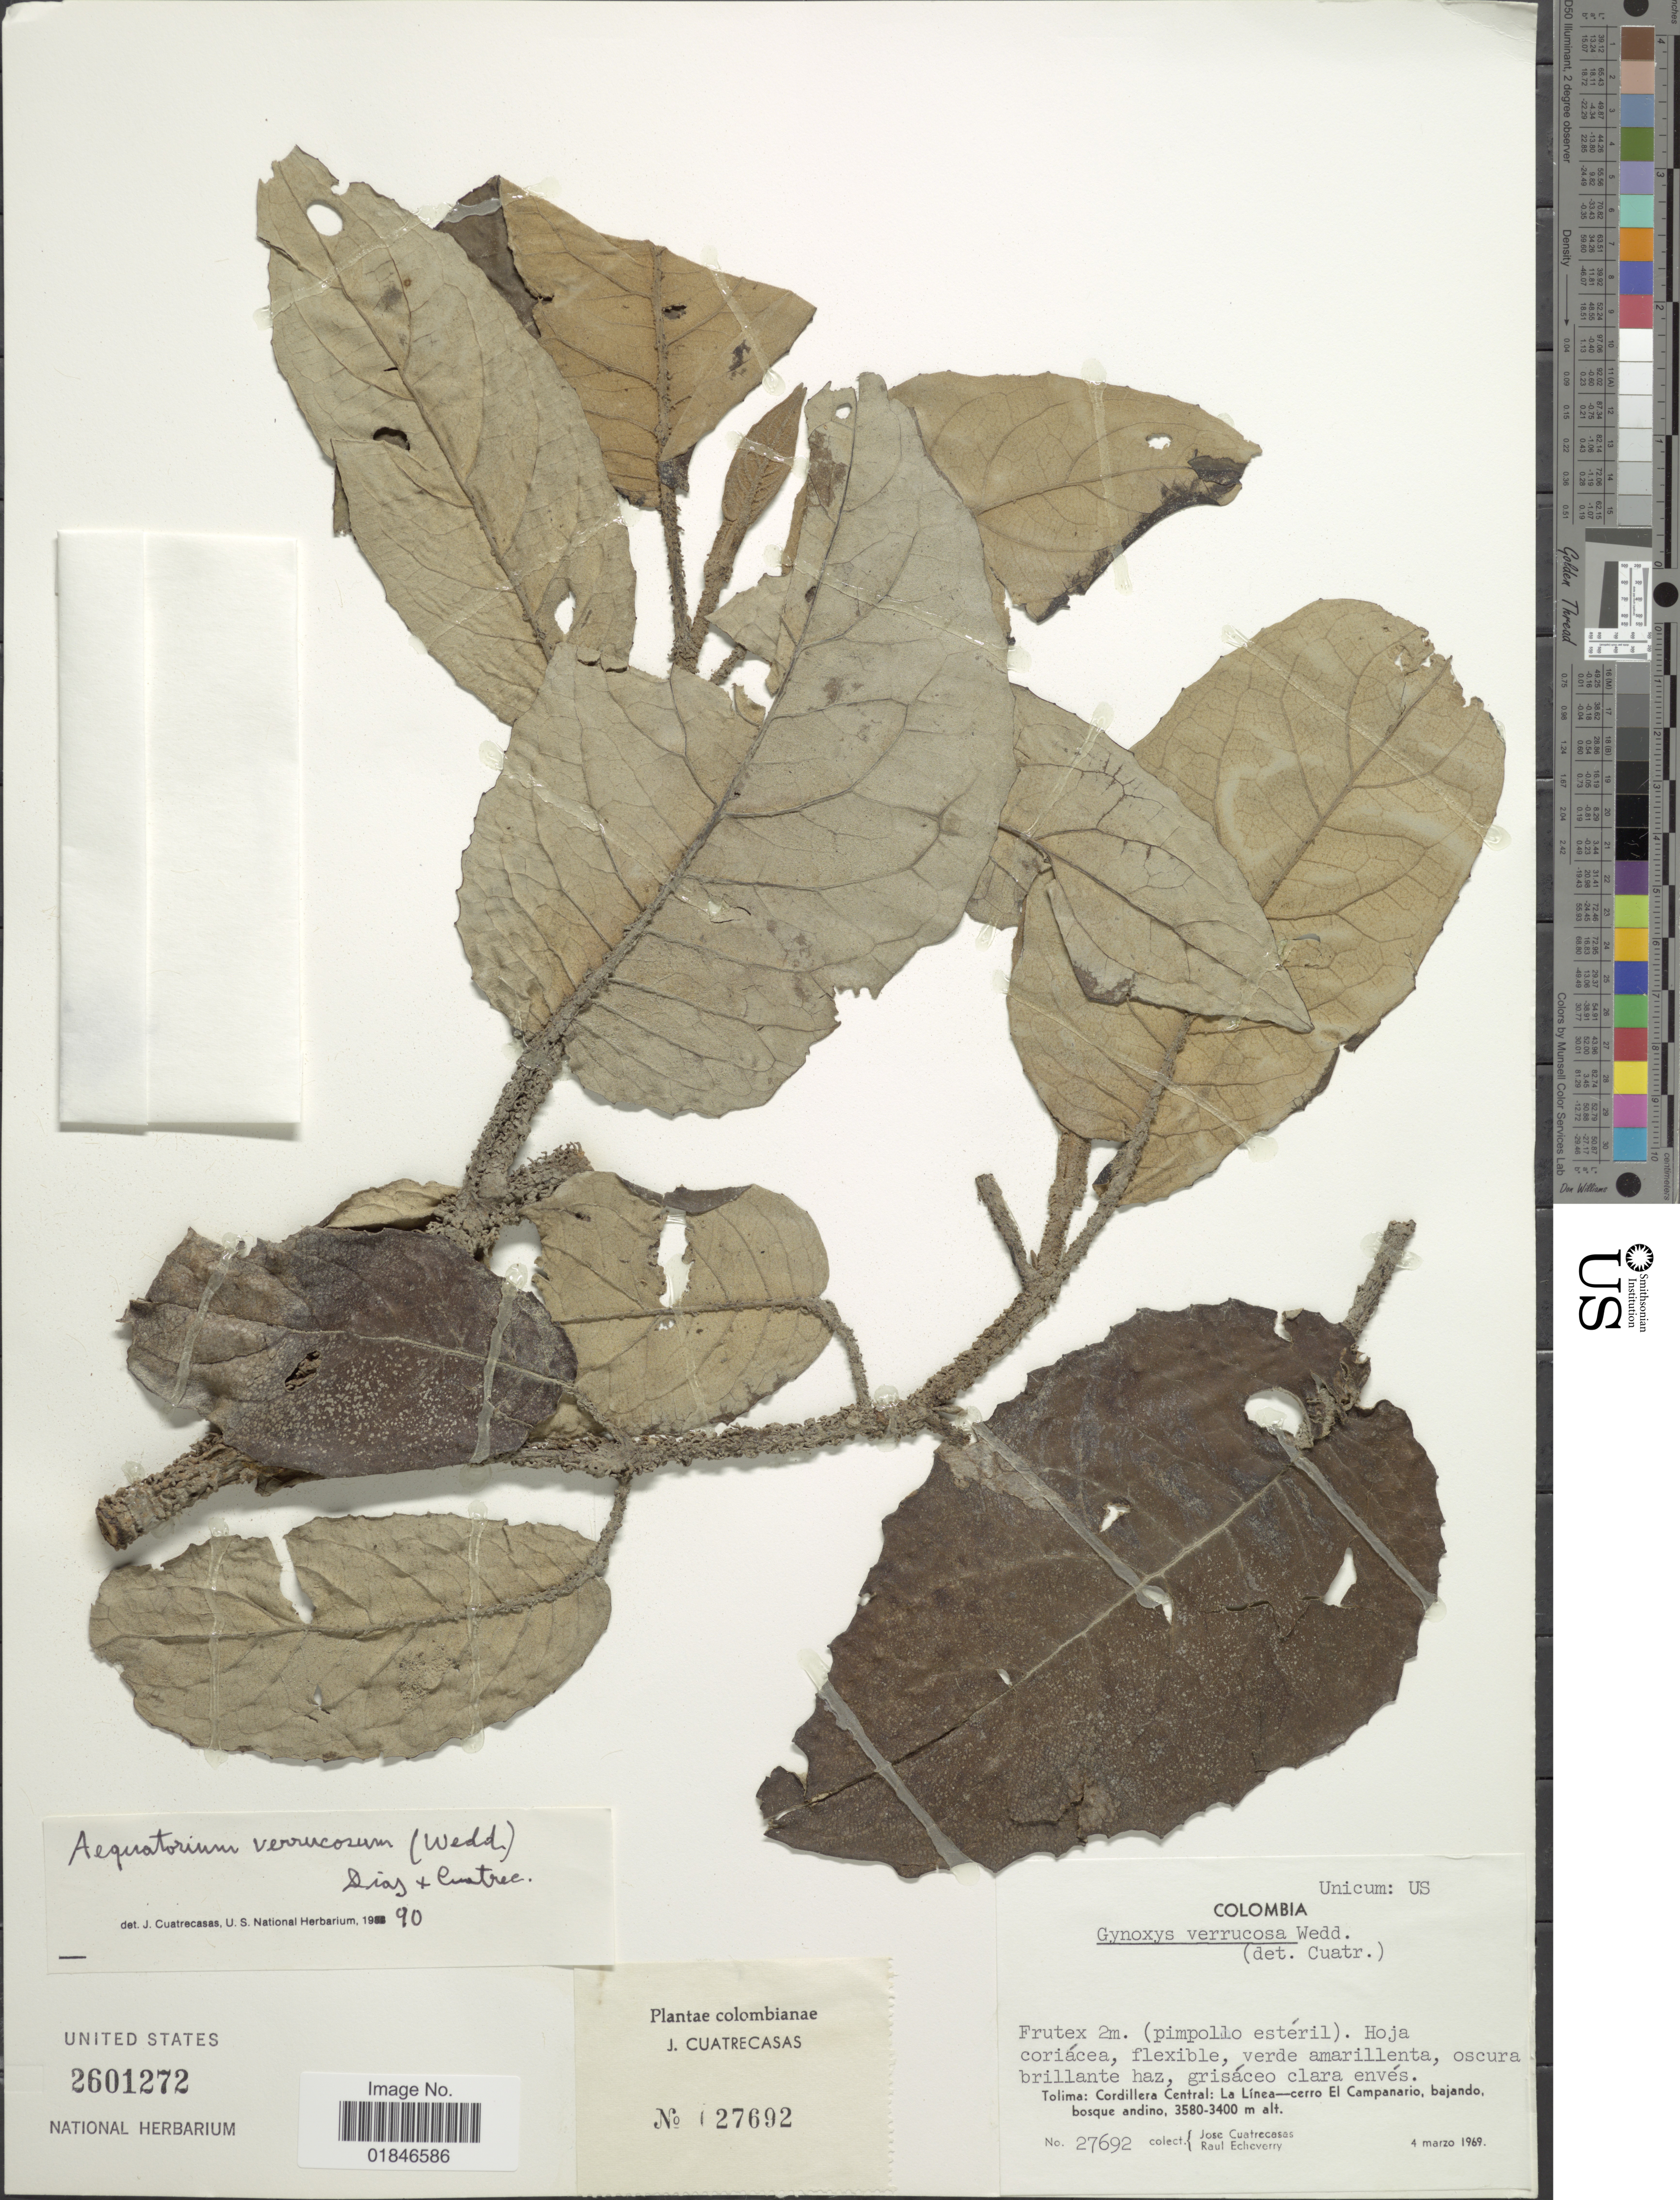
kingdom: Plantae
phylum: Tracheophyta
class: Magnoliopsida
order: Asterales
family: Asteraceae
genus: Aequatorium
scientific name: Aequatorium verrucosum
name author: (Wedd.) S. Díaz & Cuatrec.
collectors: J. Cuatrecasas & R. Echeverry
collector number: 27692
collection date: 1969-03-04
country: Colombia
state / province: Tolima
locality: Tolima: Cordillera Central : La Linea - cerro El Campanario, bajando, bosque andino.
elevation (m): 3400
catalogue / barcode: US 2601272